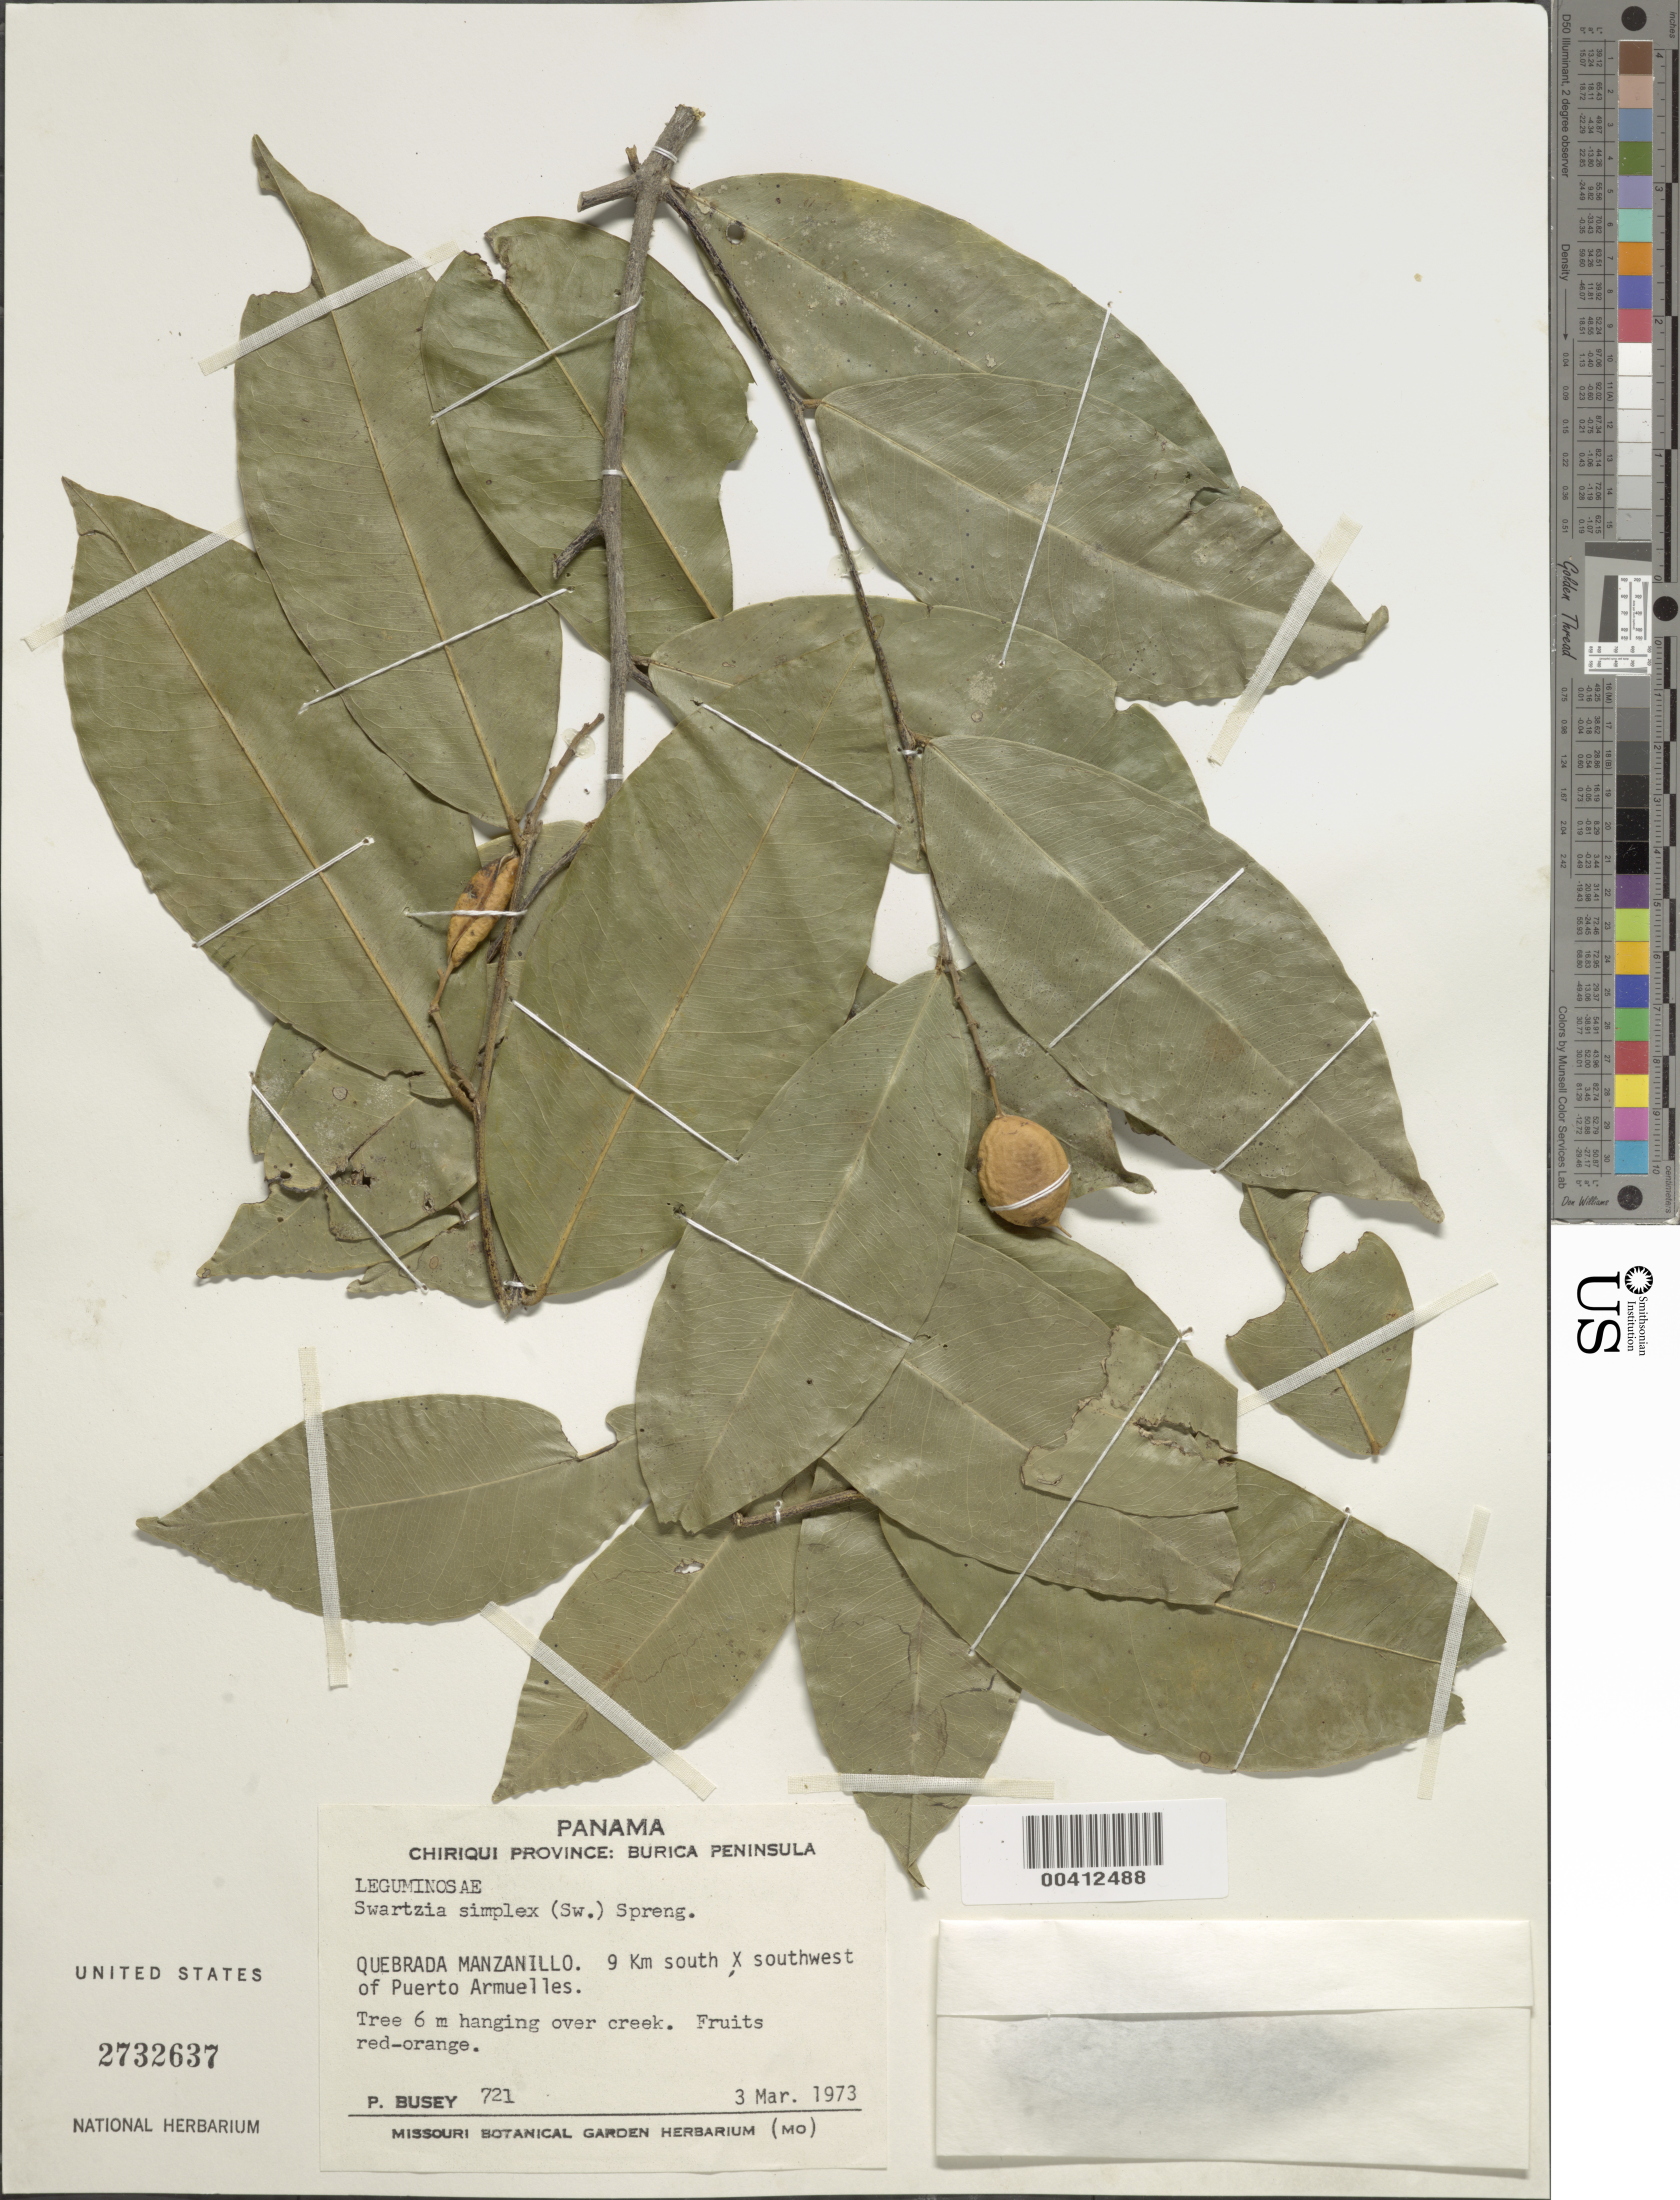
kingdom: Plantae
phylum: Tracheophyta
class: Magnoliopsida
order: Fabales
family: Fabaceae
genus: Swartzia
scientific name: Swartzia simplex var. ochnacea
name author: (DC.) R.S. Cowan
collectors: P. Busey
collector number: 721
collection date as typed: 03 Mar 1973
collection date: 1973-03-03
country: Panama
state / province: Chiriquí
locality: Quebrada Manzanillo, 9 km SSW of Puerto Armuelles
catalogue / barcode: US 2732637